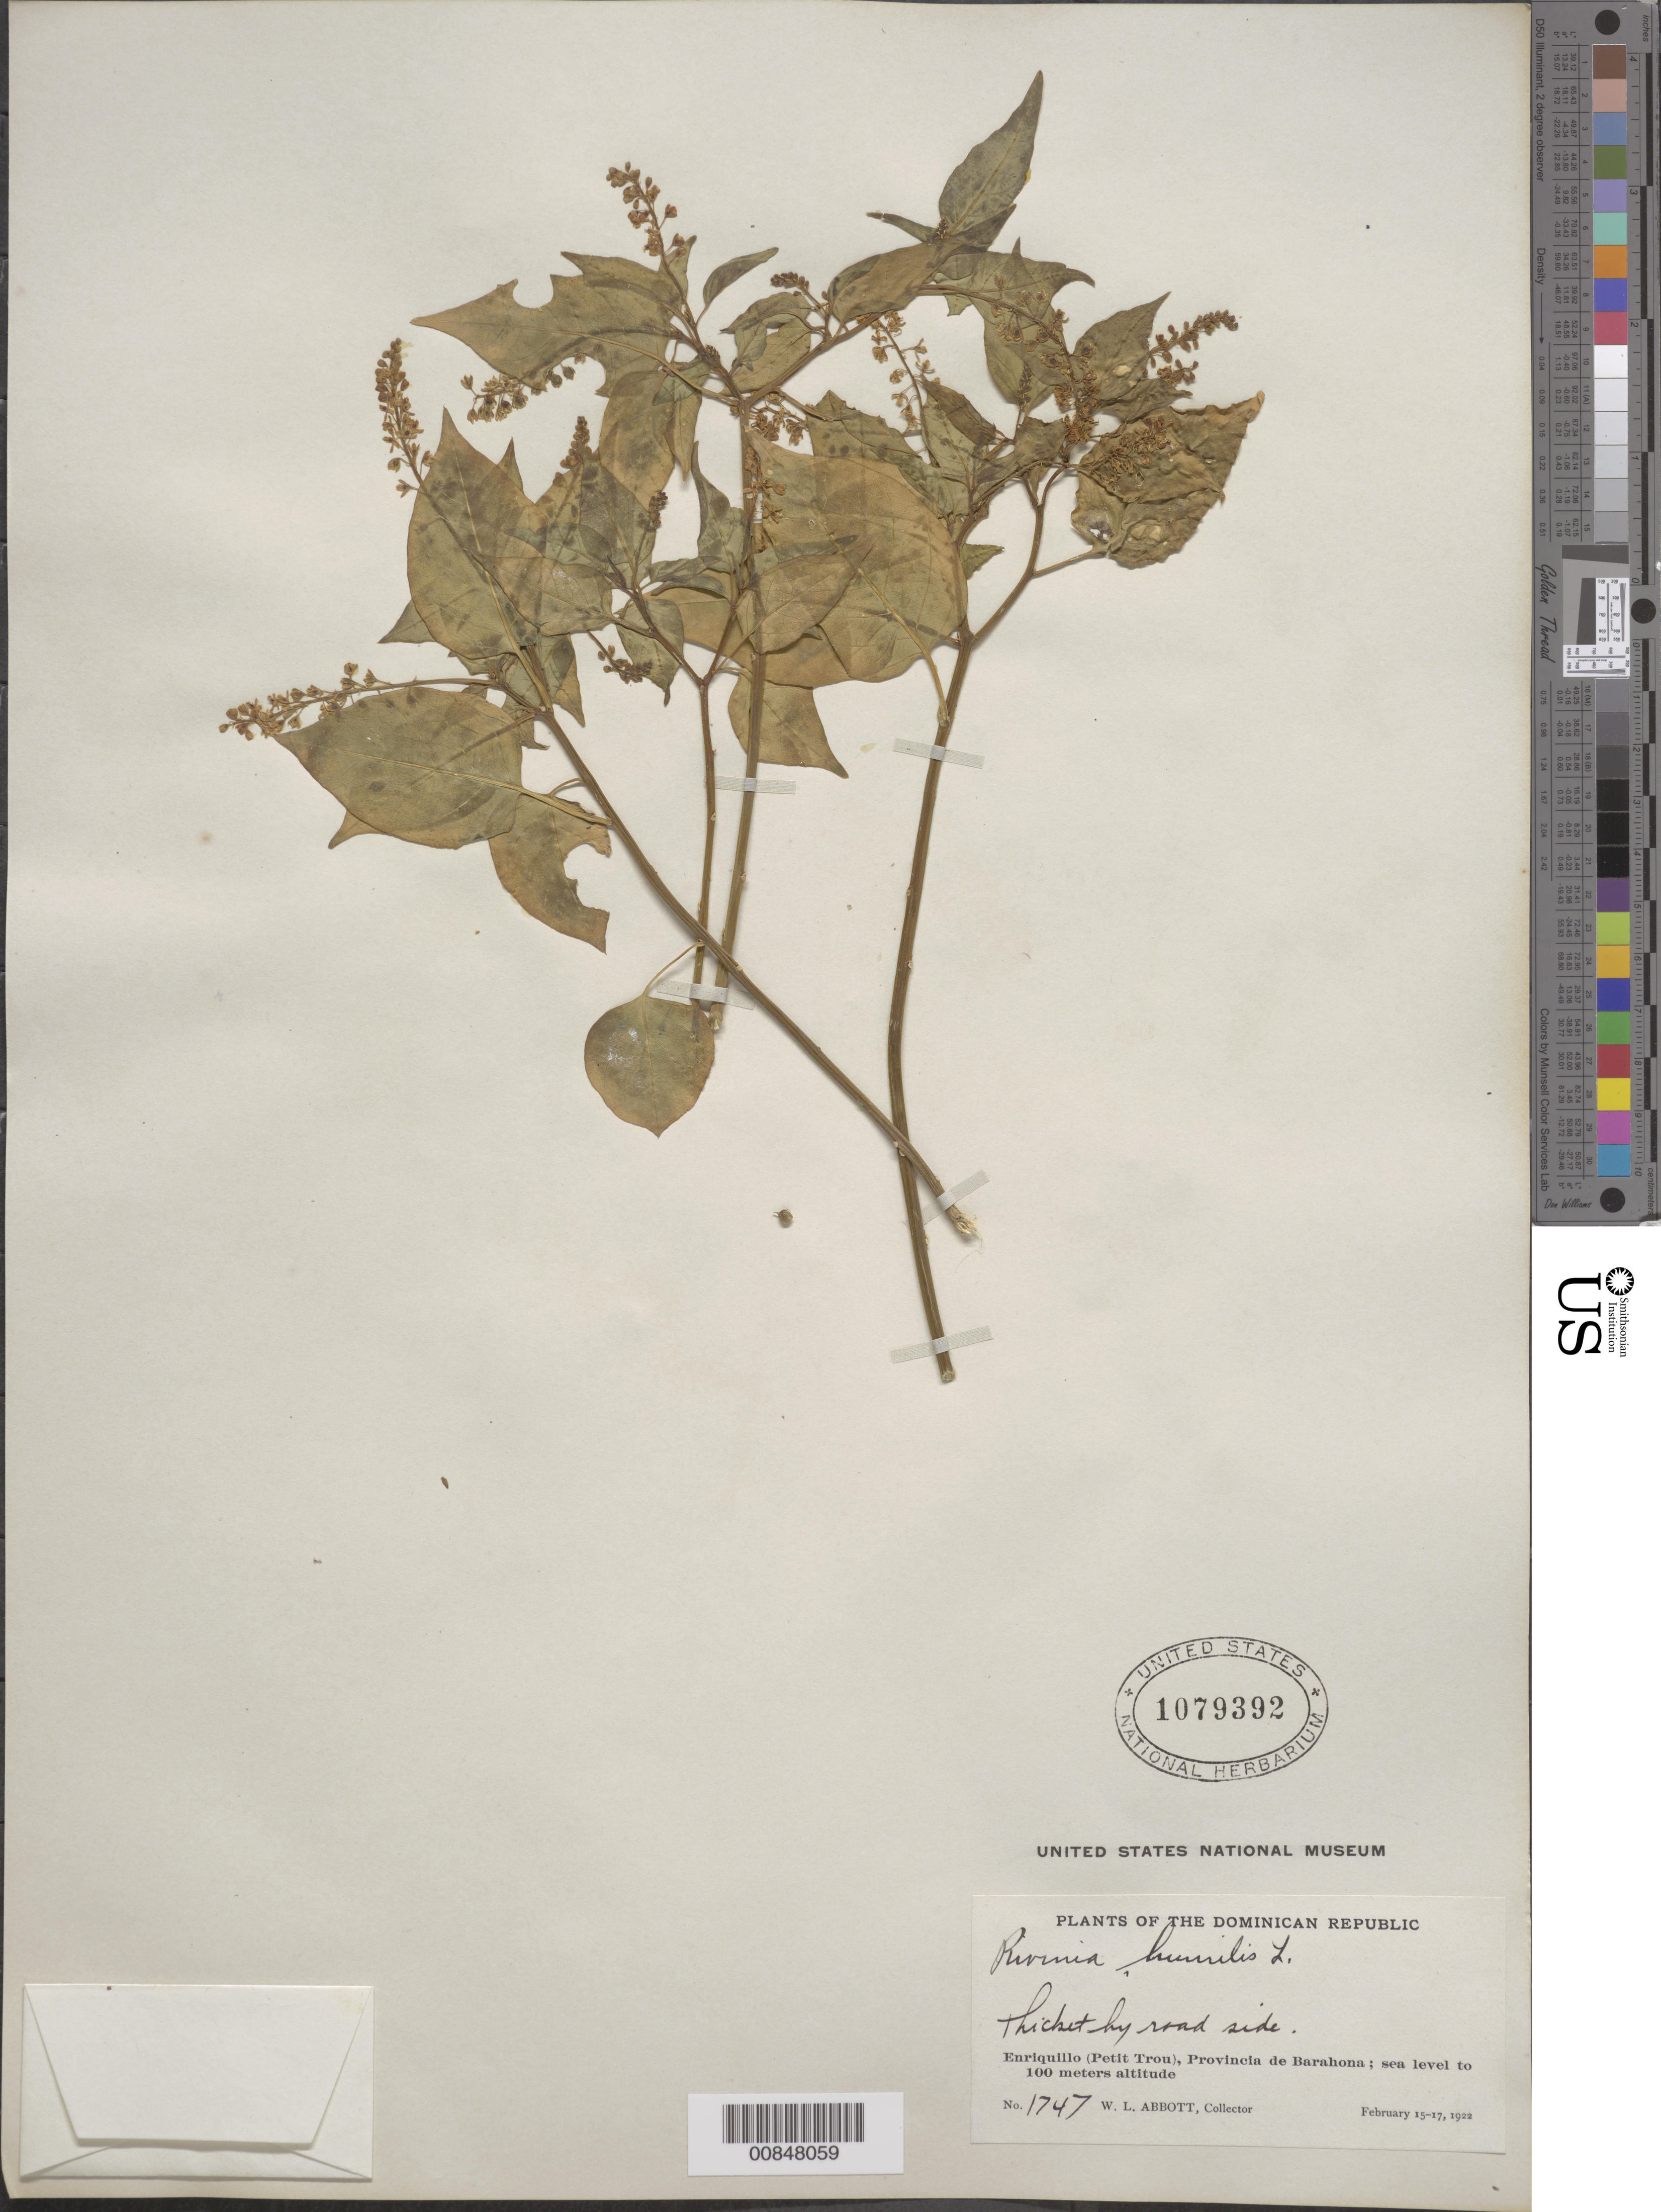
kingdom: Plantae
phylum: Tracheophyta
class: Magnoliopsida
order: Caryophyllales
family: Phytolaccaceae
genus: Rivina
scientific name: Rivina humilis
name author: L.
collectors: W. L. Abbott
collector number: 1747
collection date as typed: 15 Feb 1922 to 17 Feb 1922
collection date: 1922-02-15/1922-02-17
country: Dominican Republic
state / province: Barahona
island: Hispaniola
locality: Enriquillo (Petit Trou).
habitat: Thicket by road side.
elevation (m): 0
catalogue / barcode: US 1079392